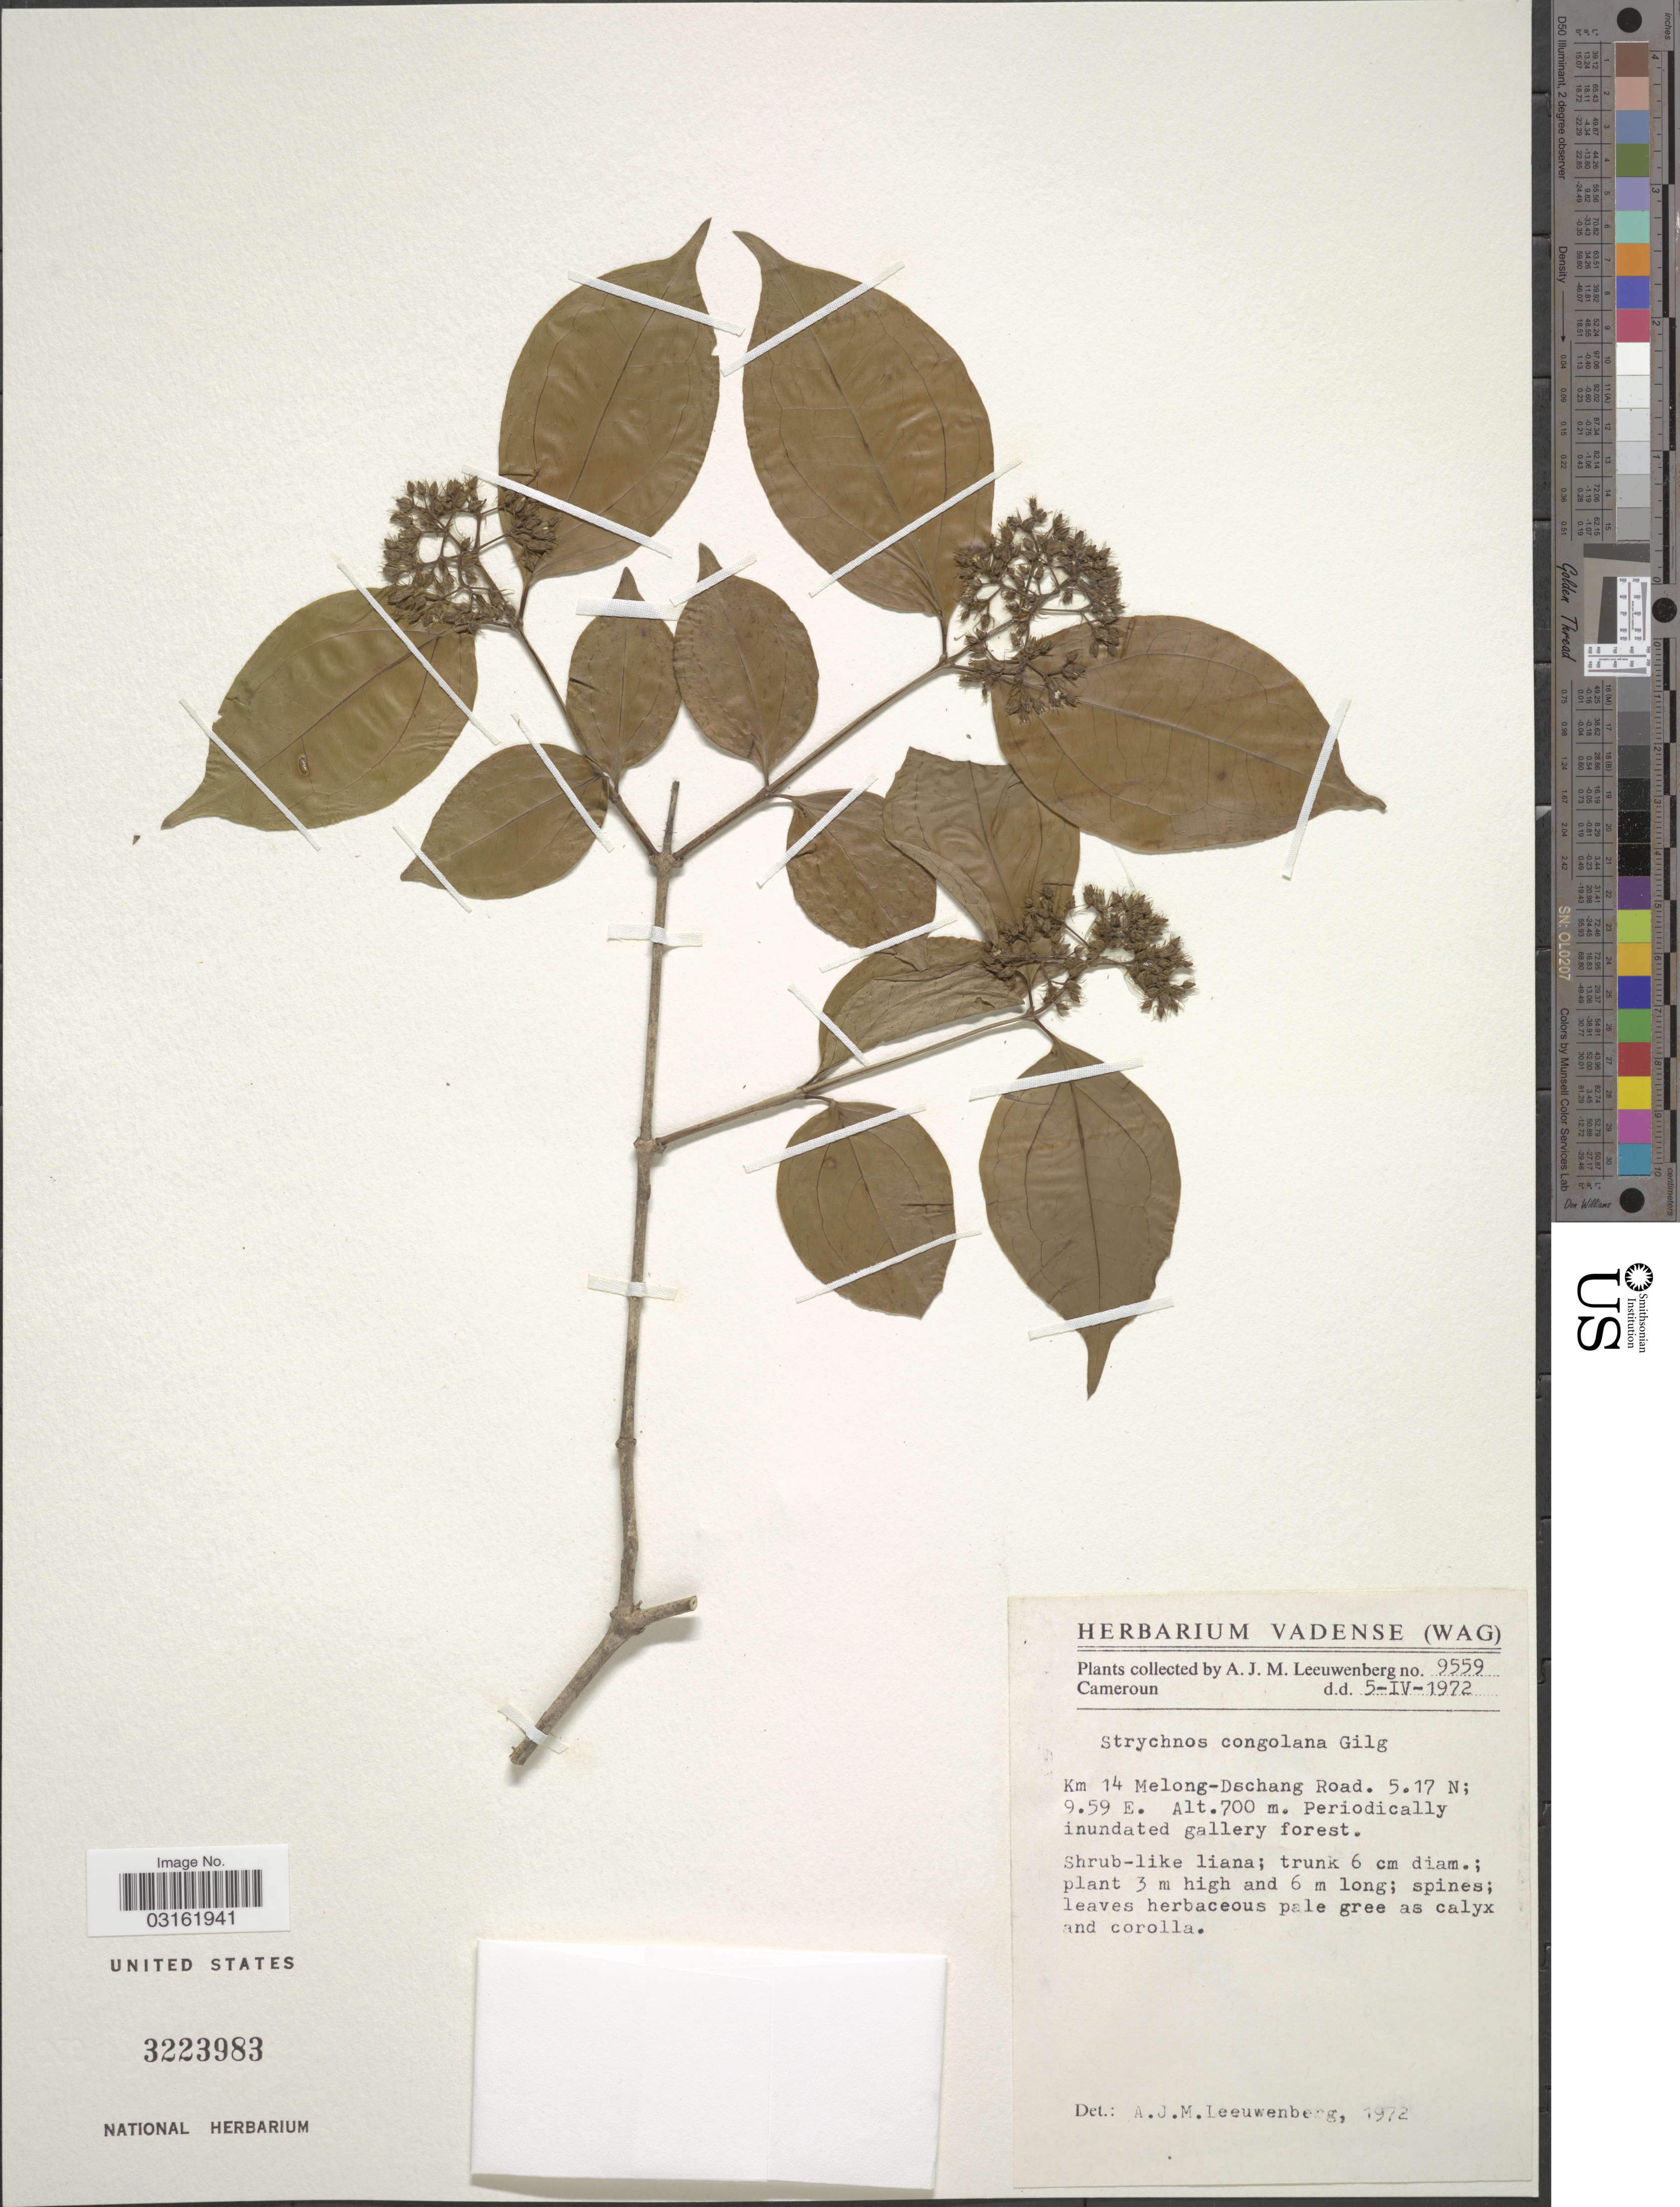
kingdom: Plantae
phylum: Tracheophyta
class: Magnoliopsida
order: Gentianales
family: Loganiaceae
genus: Strychnos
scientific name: Strychnos congolana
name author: Gilg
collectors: A. J. M. Leeuwenberg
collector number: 9559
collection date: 1972-04-05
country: Cameroon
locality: Cameroun. Km 14 Melong-Dschang Road.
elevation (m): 700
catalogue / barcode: US 3223983